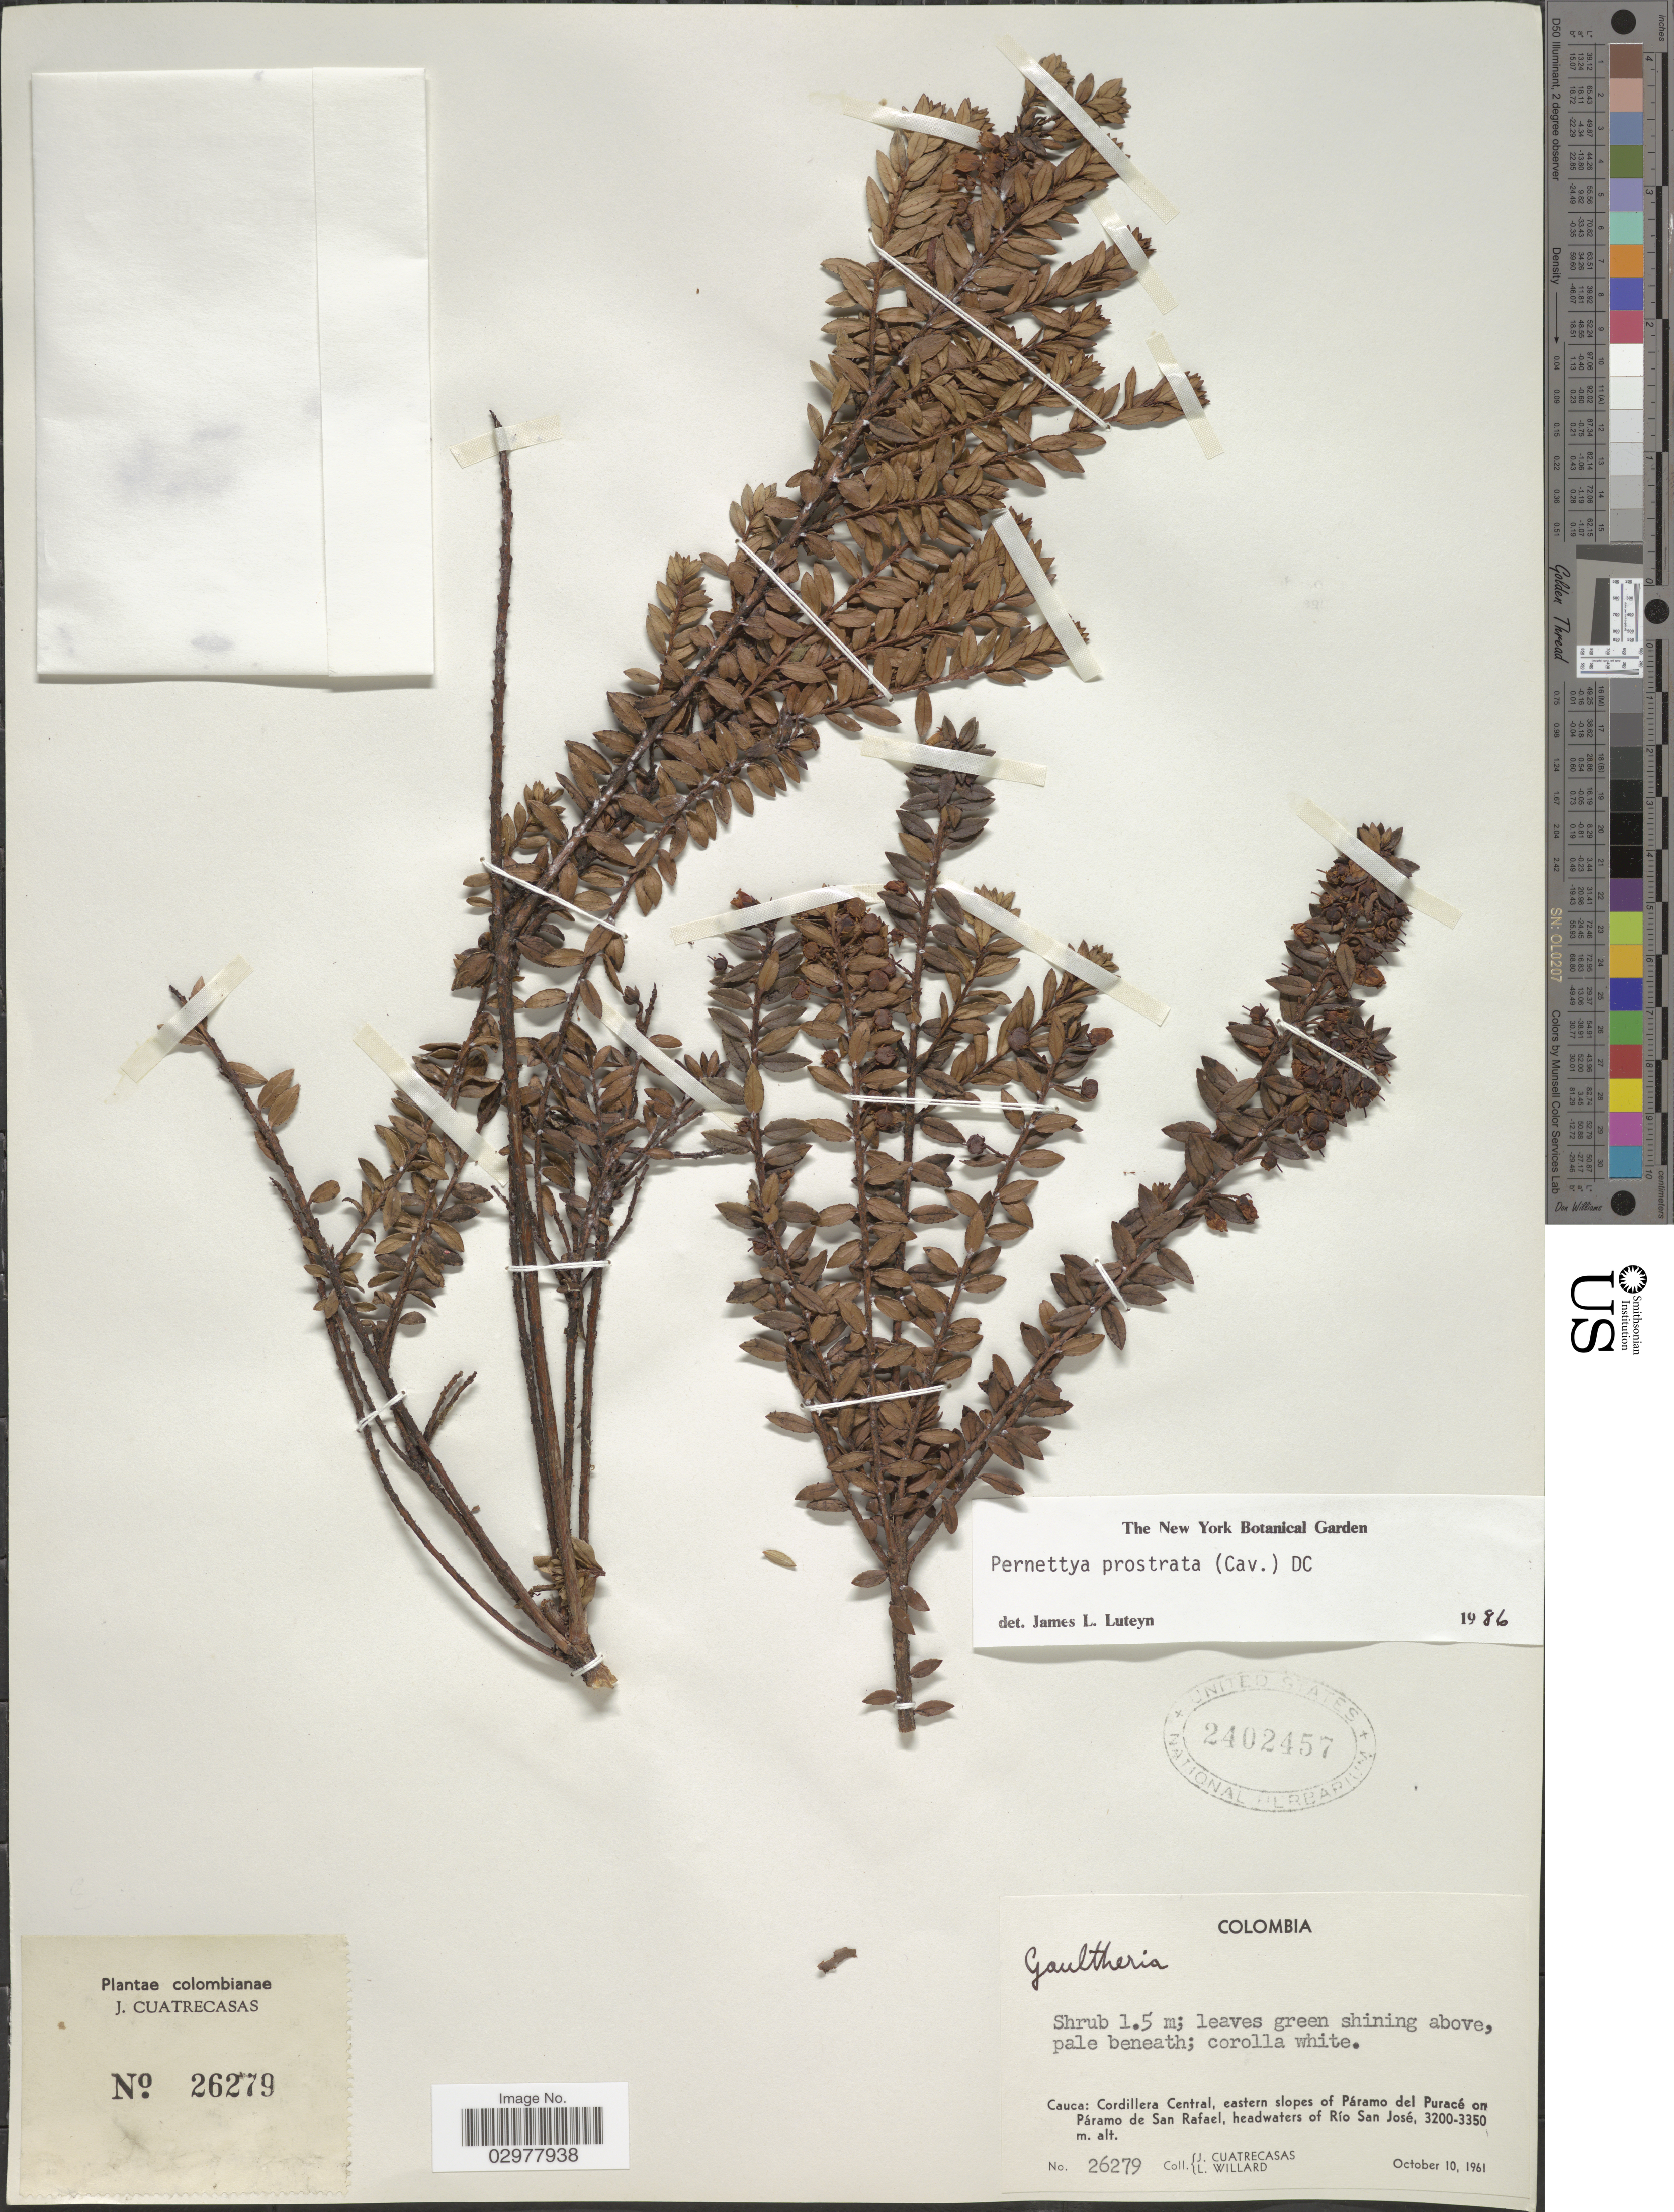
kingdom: Plantae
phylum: Tracheophyta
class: Magnoliopsida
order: Ericales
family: Ericaceae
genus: Pernettya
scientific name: Pernettya prostrata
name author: (Cav.) DC.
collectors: J. Cuatrecasas & L. Willard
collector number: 26279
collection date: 1961-10-10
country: Colombia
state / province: Cauca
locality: Cordillera Central, eastern slopes of Páramo del Puracé on Páramo de San Rafael, headwaters of Río San José.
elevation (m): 3200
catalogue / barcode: US 2402457